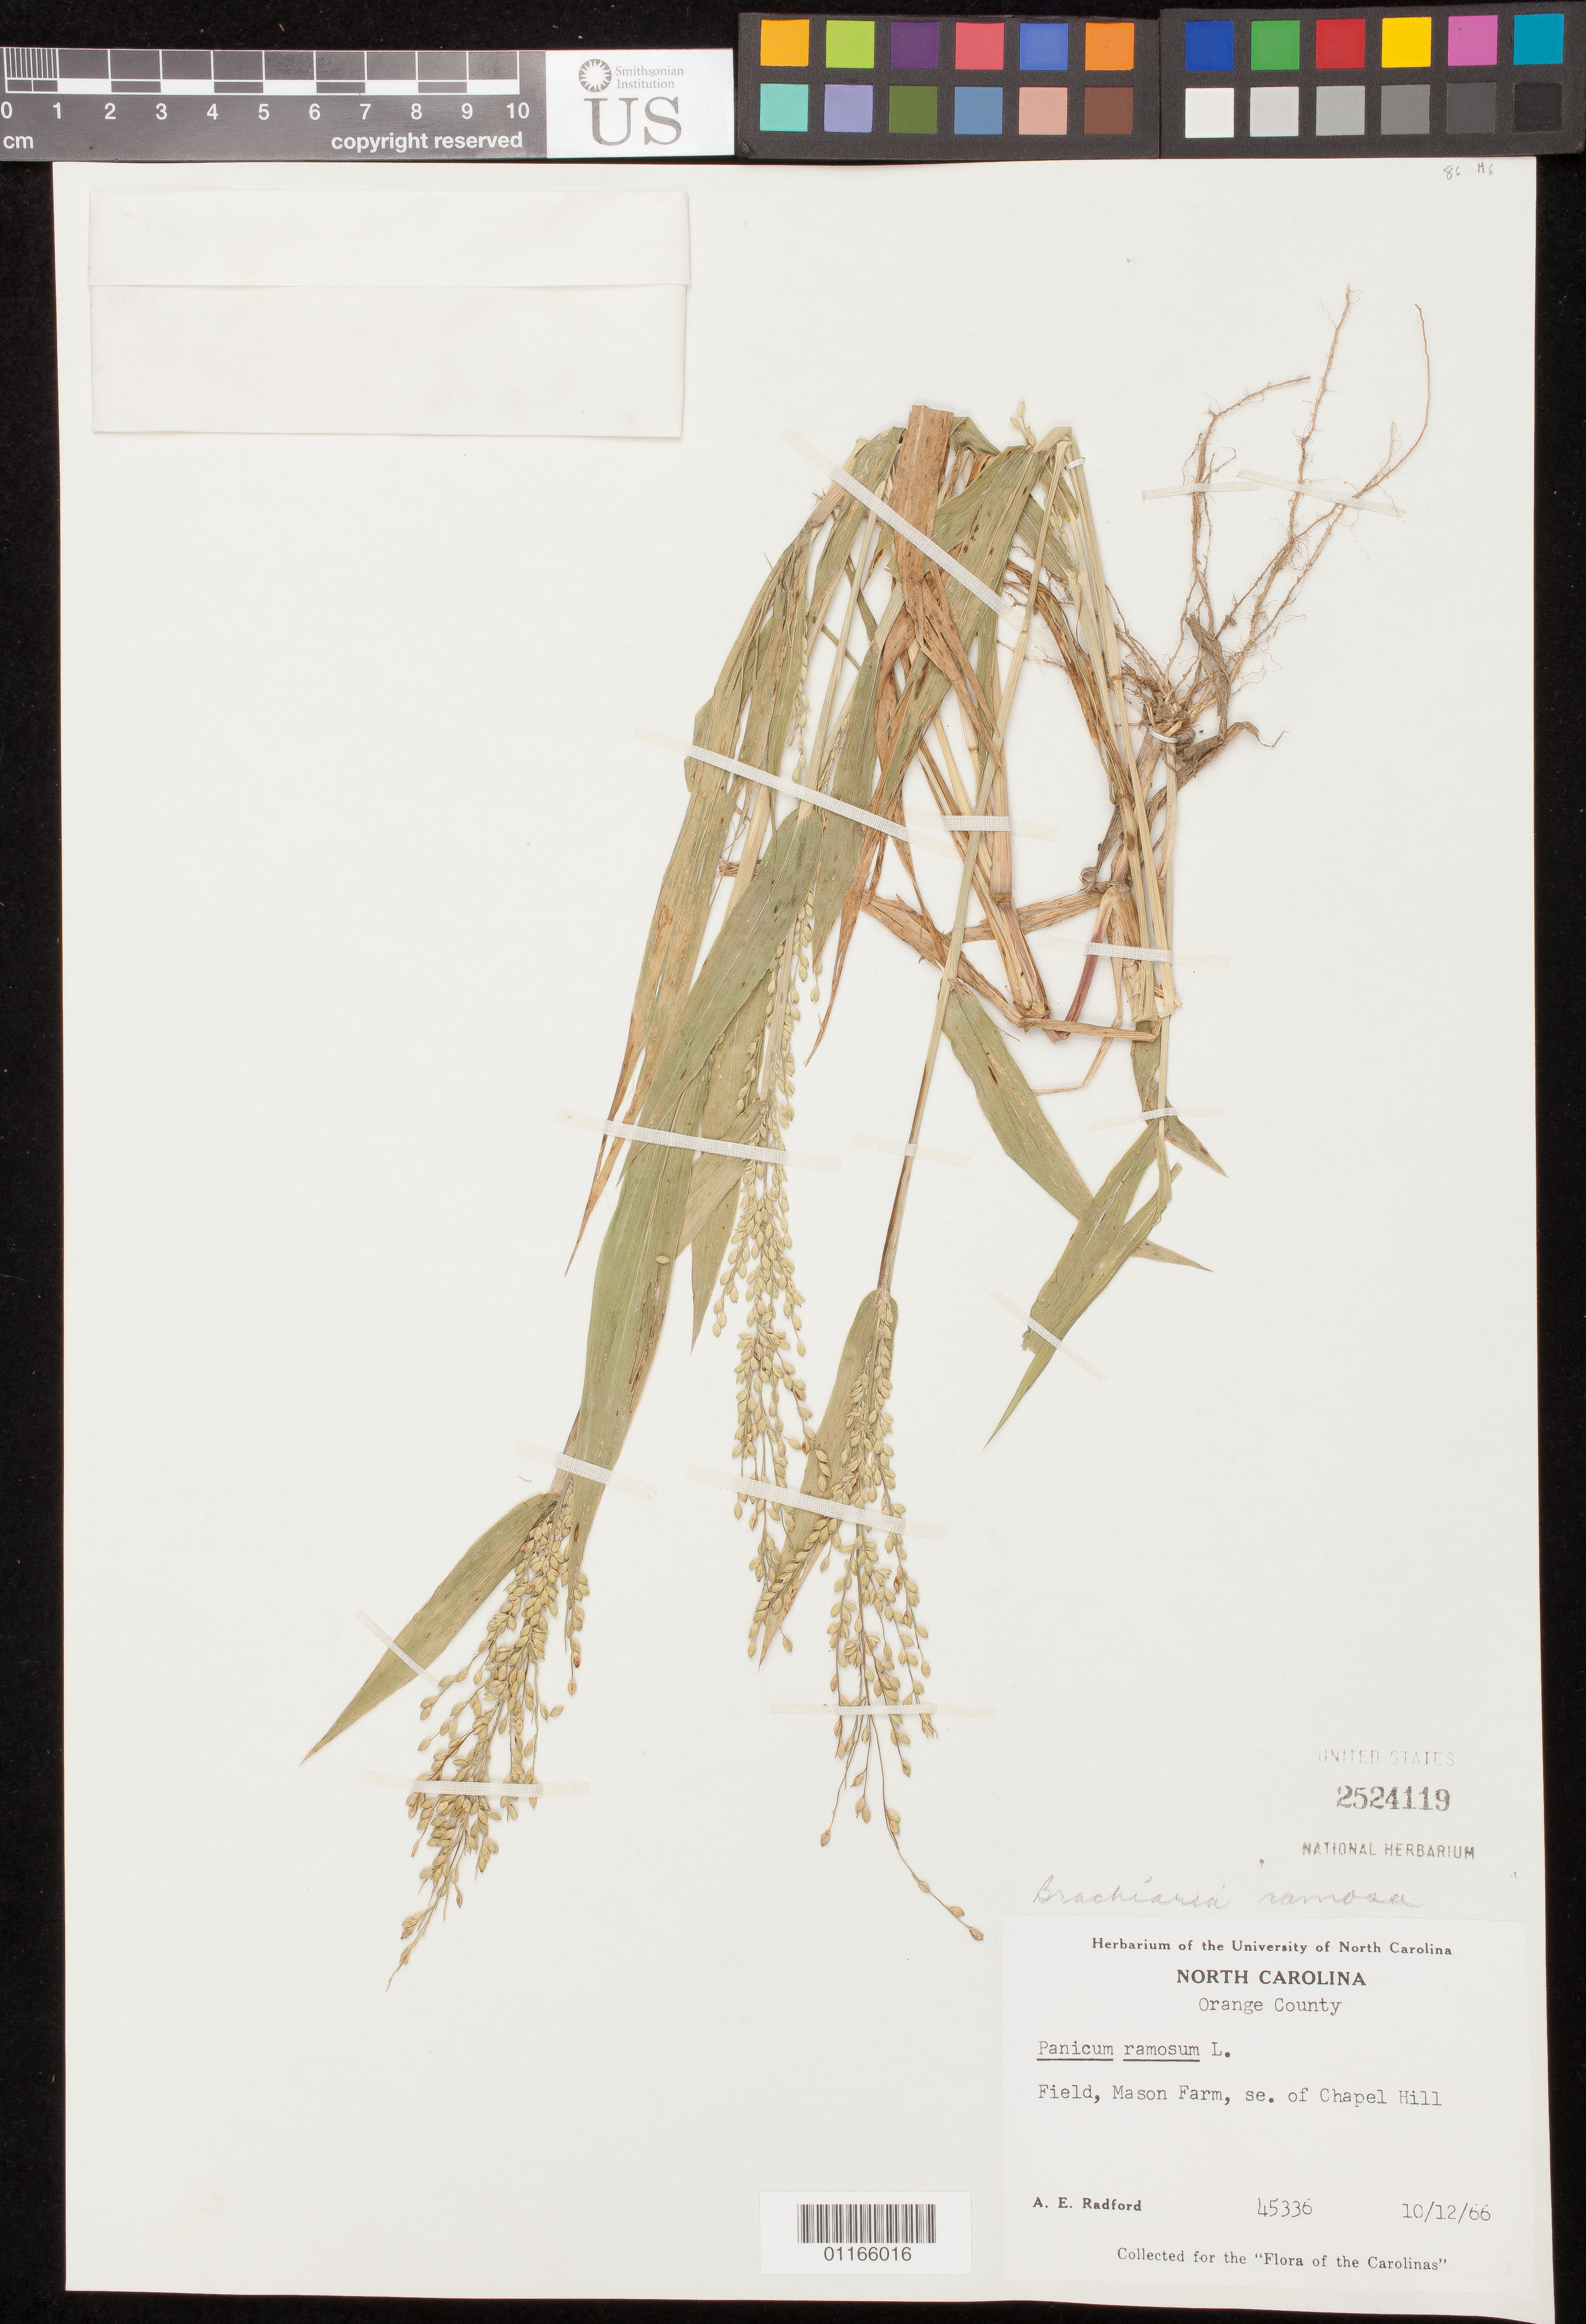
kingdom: Plantae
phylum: Tracheophyta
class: Liliopsida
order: Poales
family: Poaceae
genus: Brachiaria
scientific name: Brachiaria ramosa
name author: (L.) Stapf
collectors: A. E. Radford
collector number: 45336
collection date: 1966-10-12 or 1966-12-10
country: United States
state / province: North Carolina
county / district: Orange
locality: Mason Farm, se. of Chapel Hill.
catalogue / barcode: US 2524119